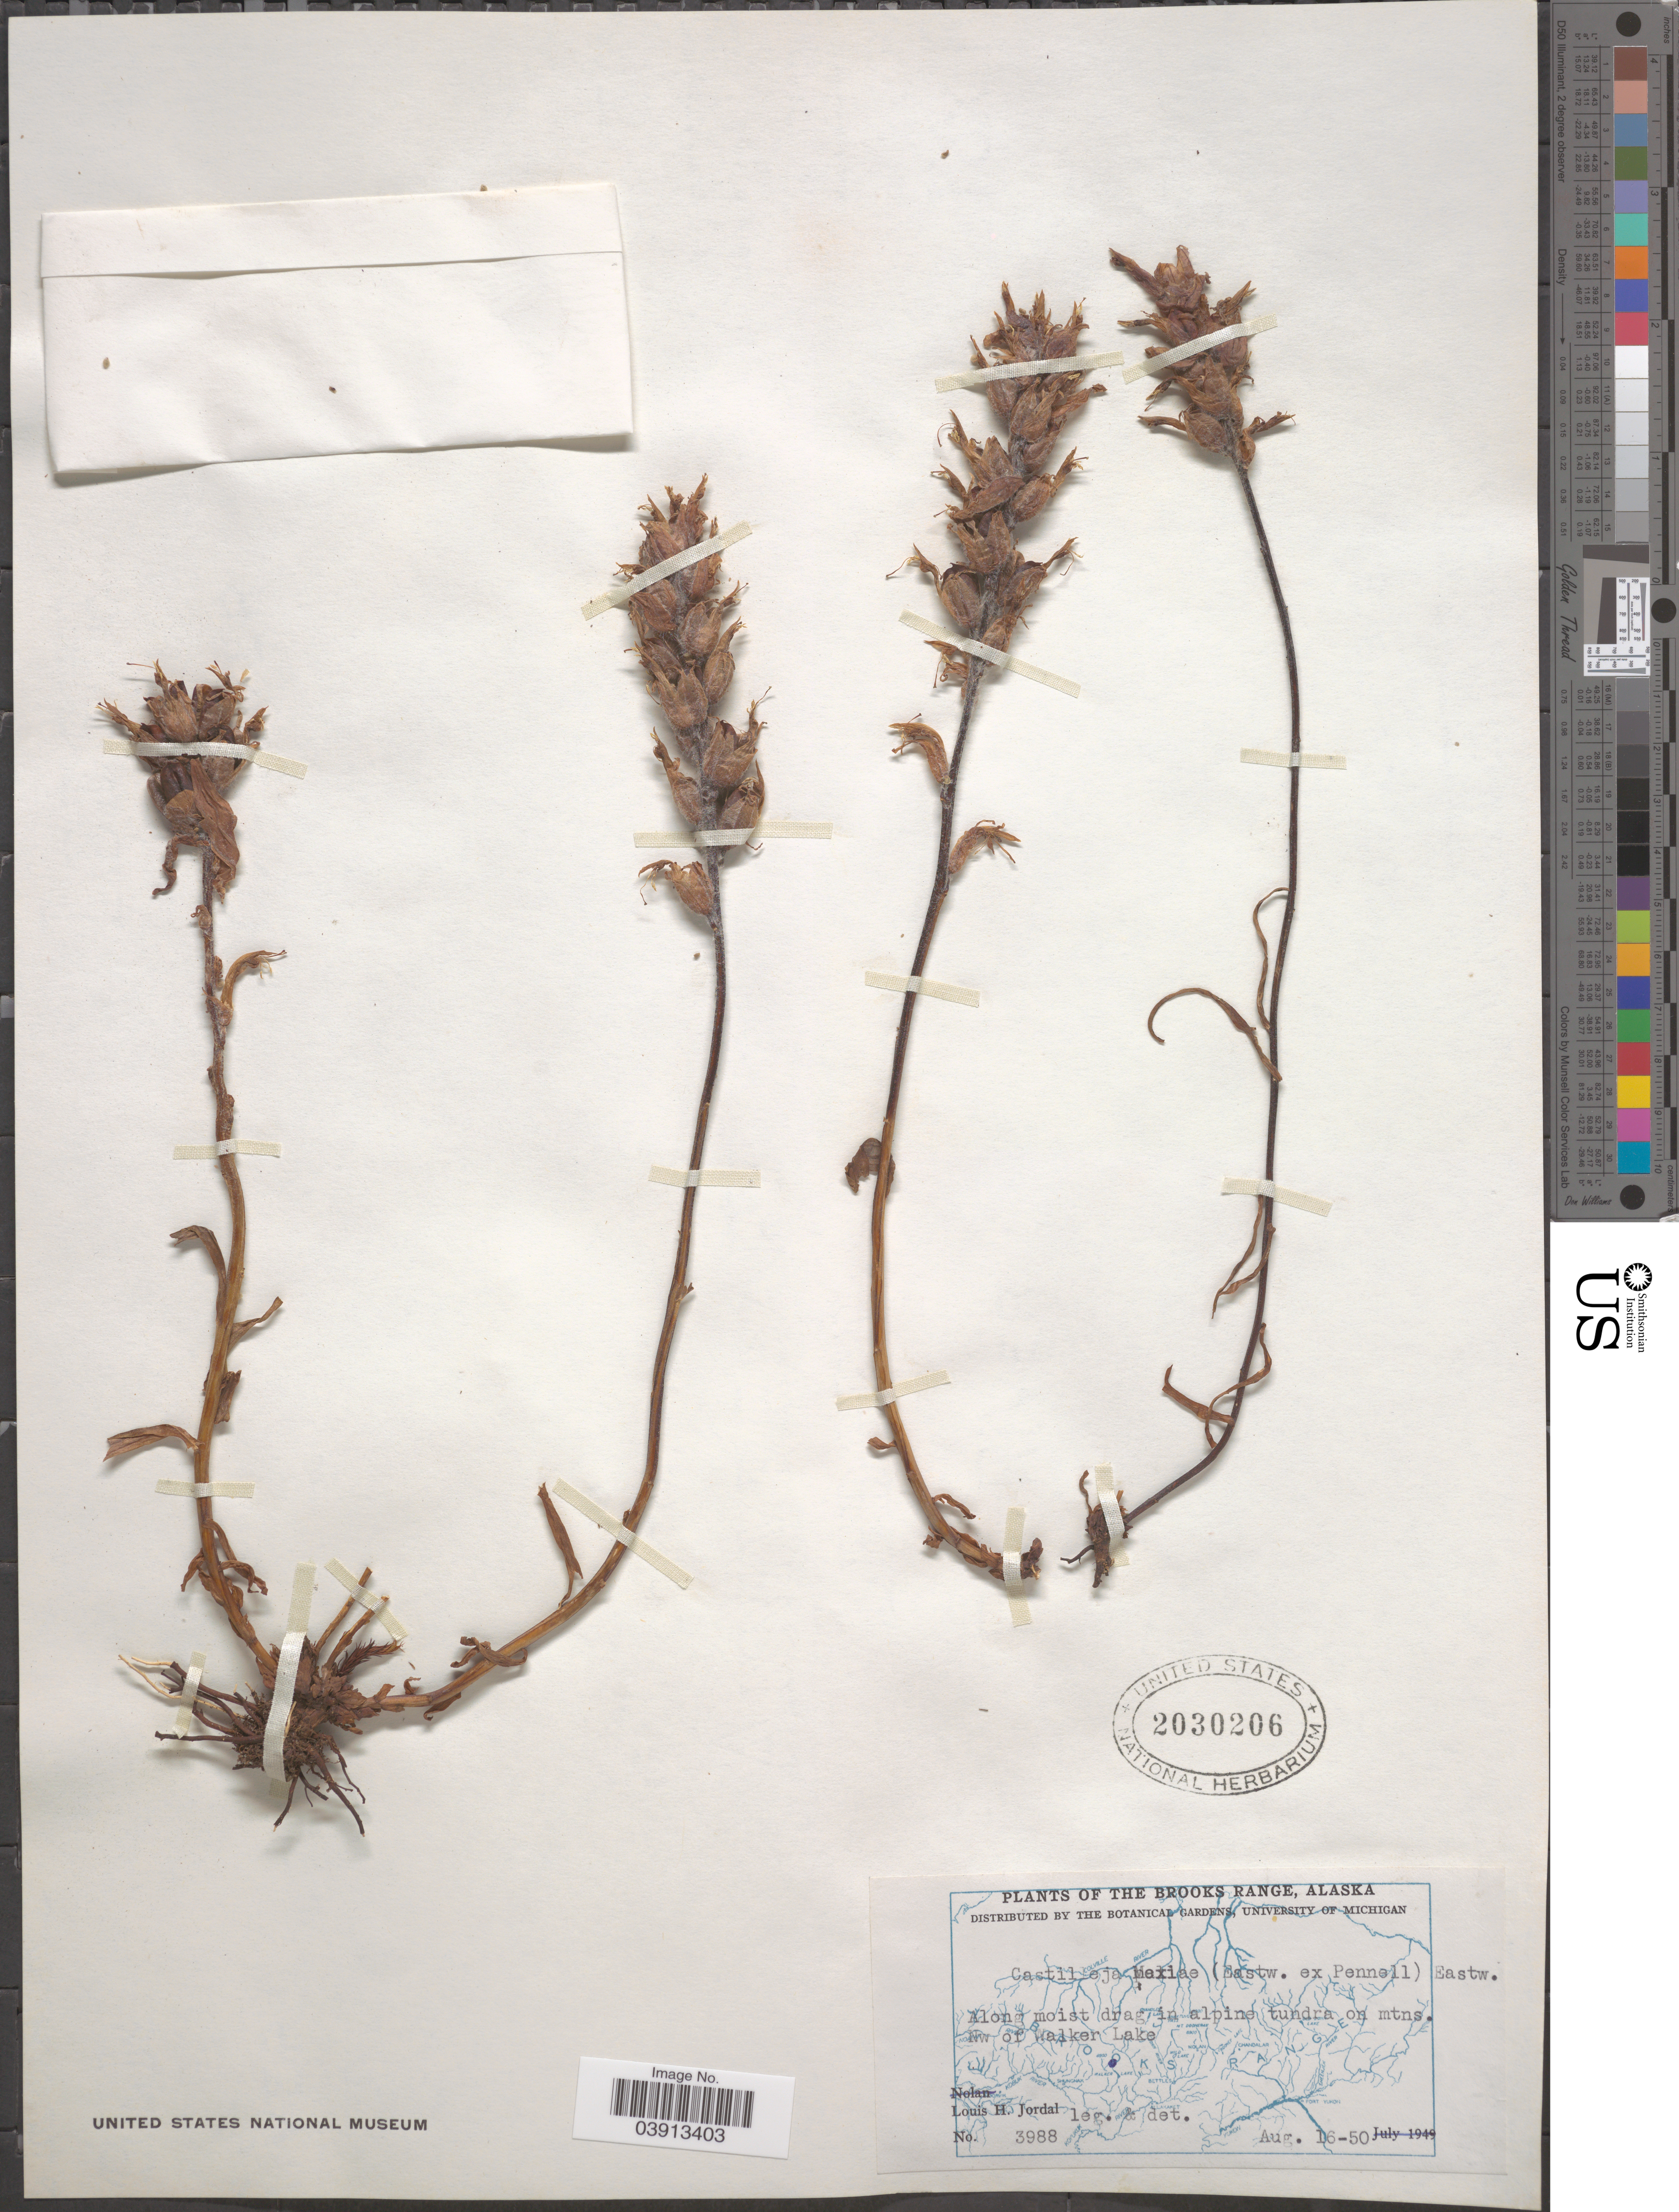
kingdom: Plantae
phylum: Tracheophyta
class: Magnoliopsida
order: Lamiales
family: Orobanchaceae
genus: Castilleja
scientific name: Castilleja pallida subsp. mexiae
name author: Pennell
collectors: L. Jordal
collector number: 3988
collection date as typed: Transcribed d/m/y: 16/8/50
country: United States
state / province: Alaska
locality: The Brooks Range. On mtns. Nw of Walker Lake.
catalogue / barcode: US 2030206